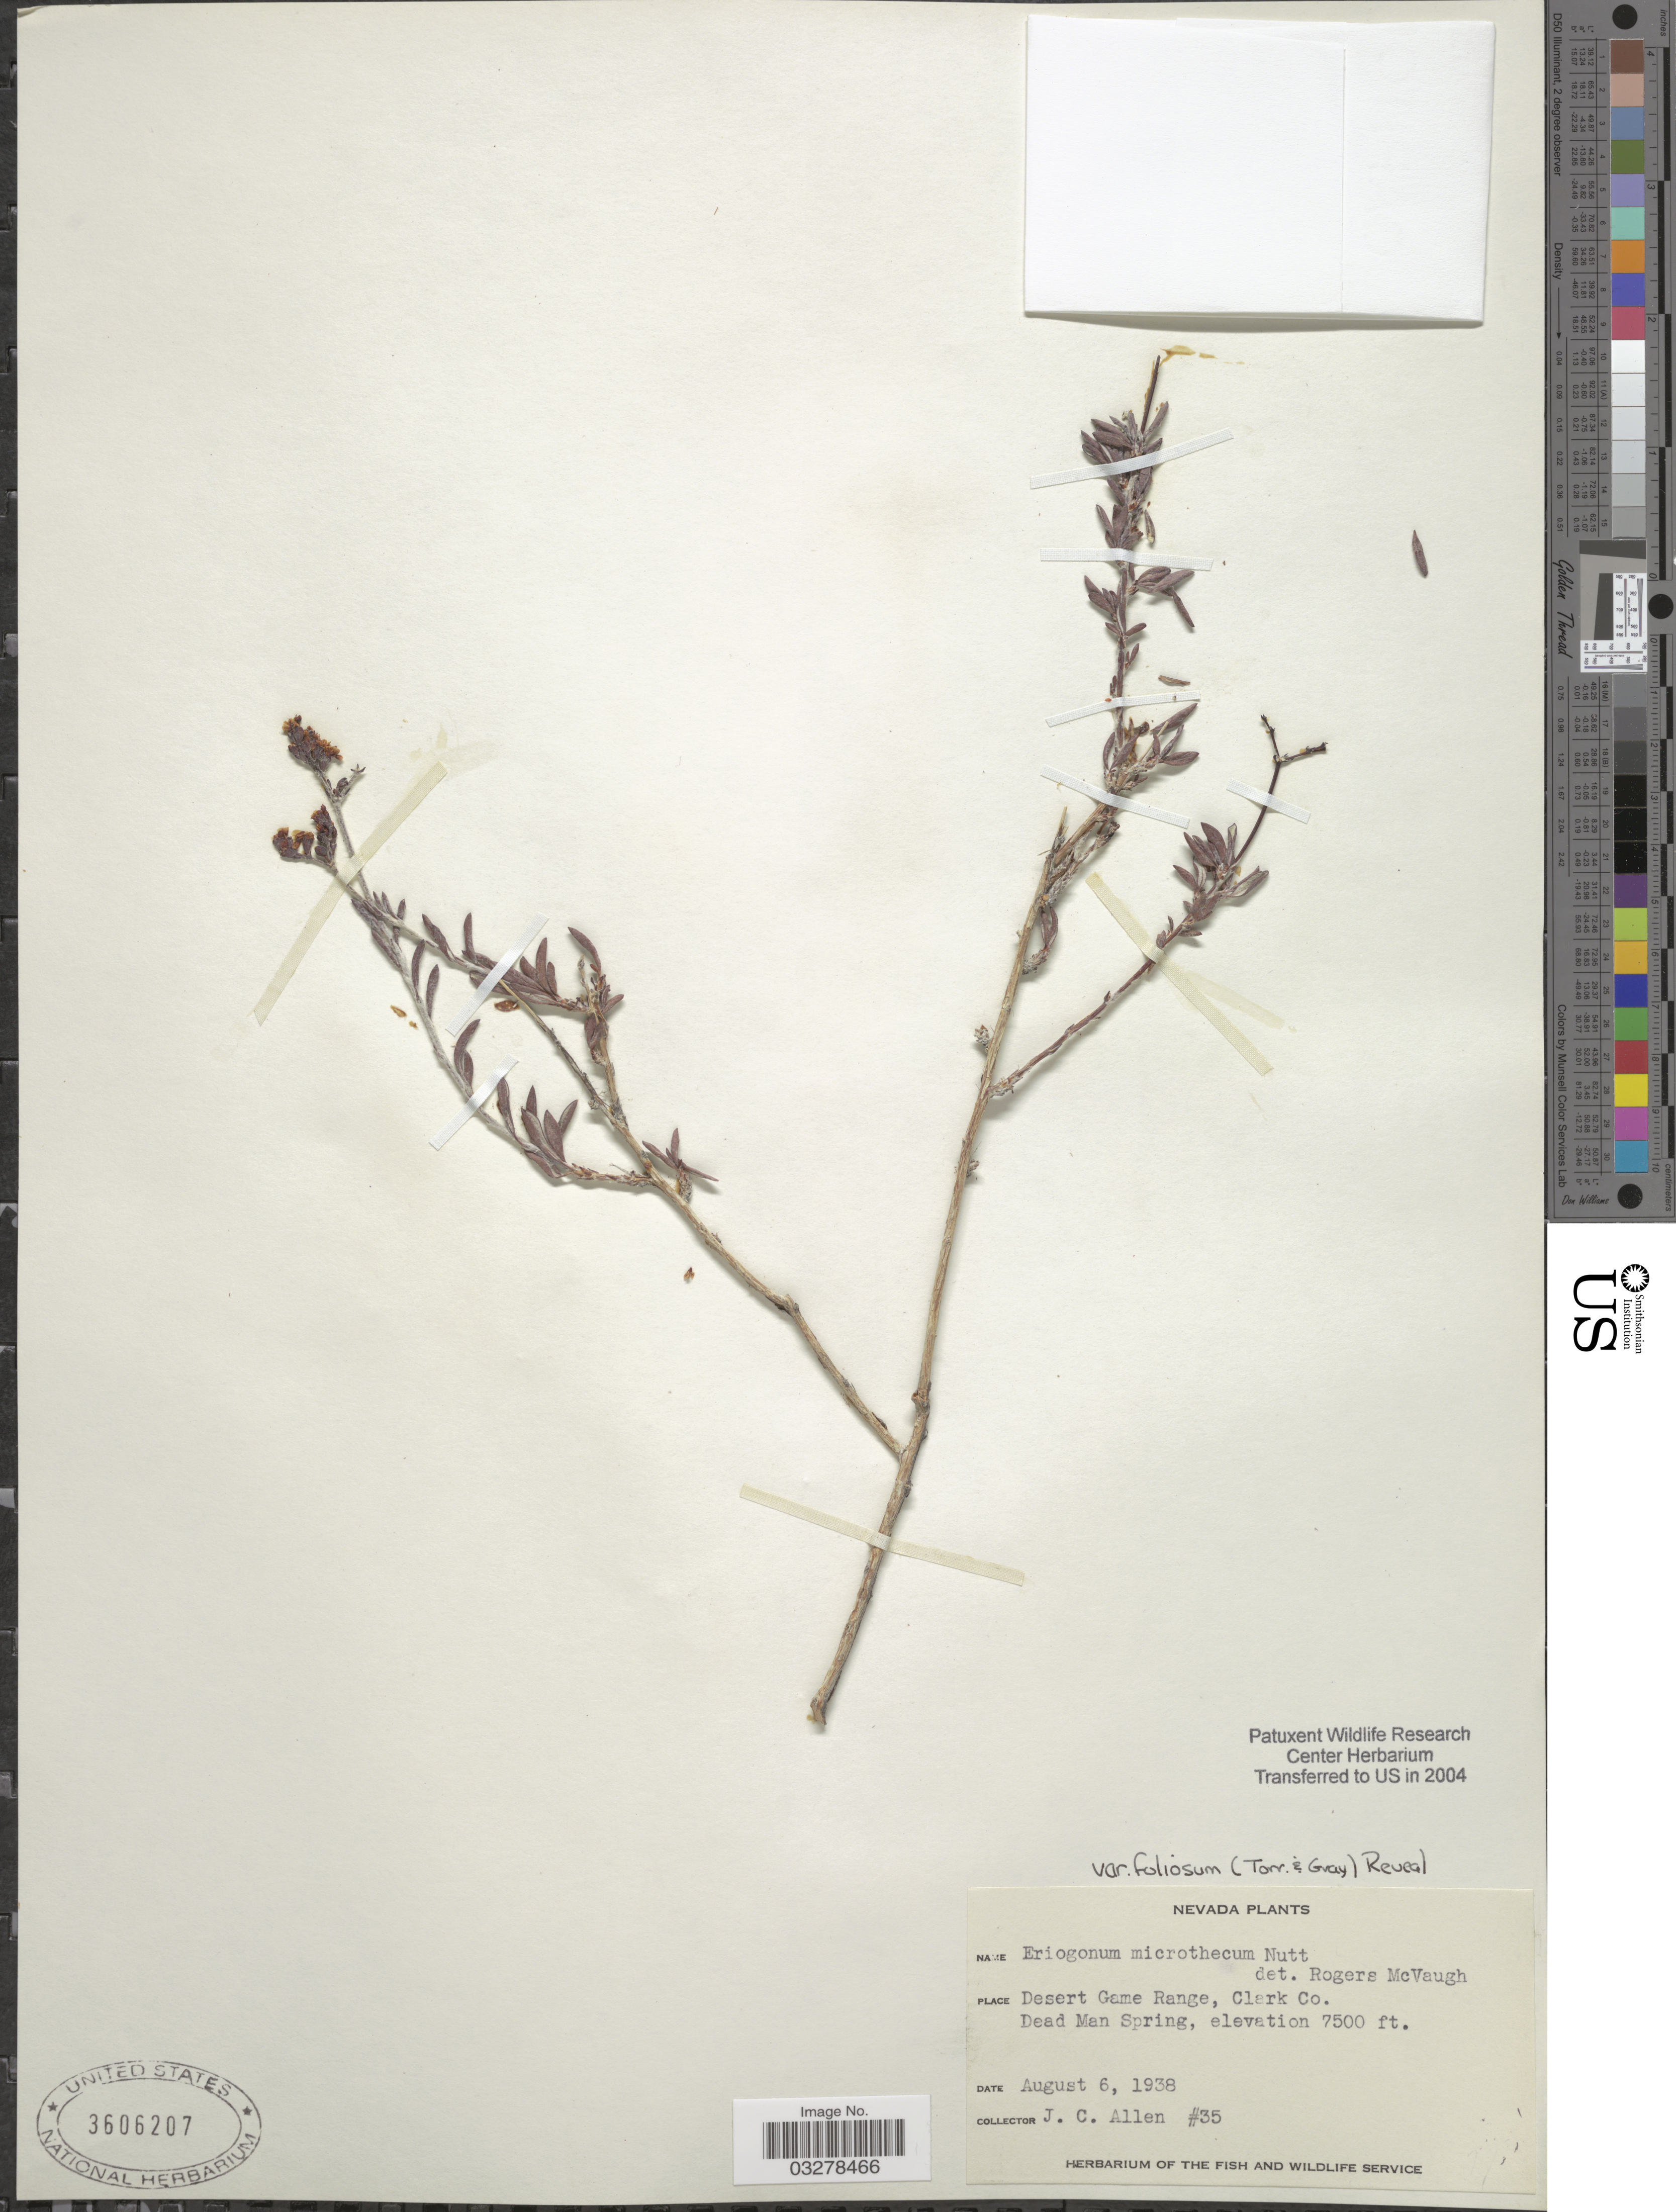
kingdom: Plantae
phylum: Tracheophyta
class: Magnoliopsida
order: Caryophyllales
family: Polygonaceae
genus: Eriogonum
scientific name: Eriogonum microtheca var. foliosum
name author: (Torr. & A. Gray) Reveal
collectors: J. C. Allen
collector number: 35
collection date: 1938-08-06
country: United States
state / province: Nevada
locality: Desert Game Range, Clerk Co. Dead Man Spring.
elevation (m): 2286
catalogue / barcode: US 3606207